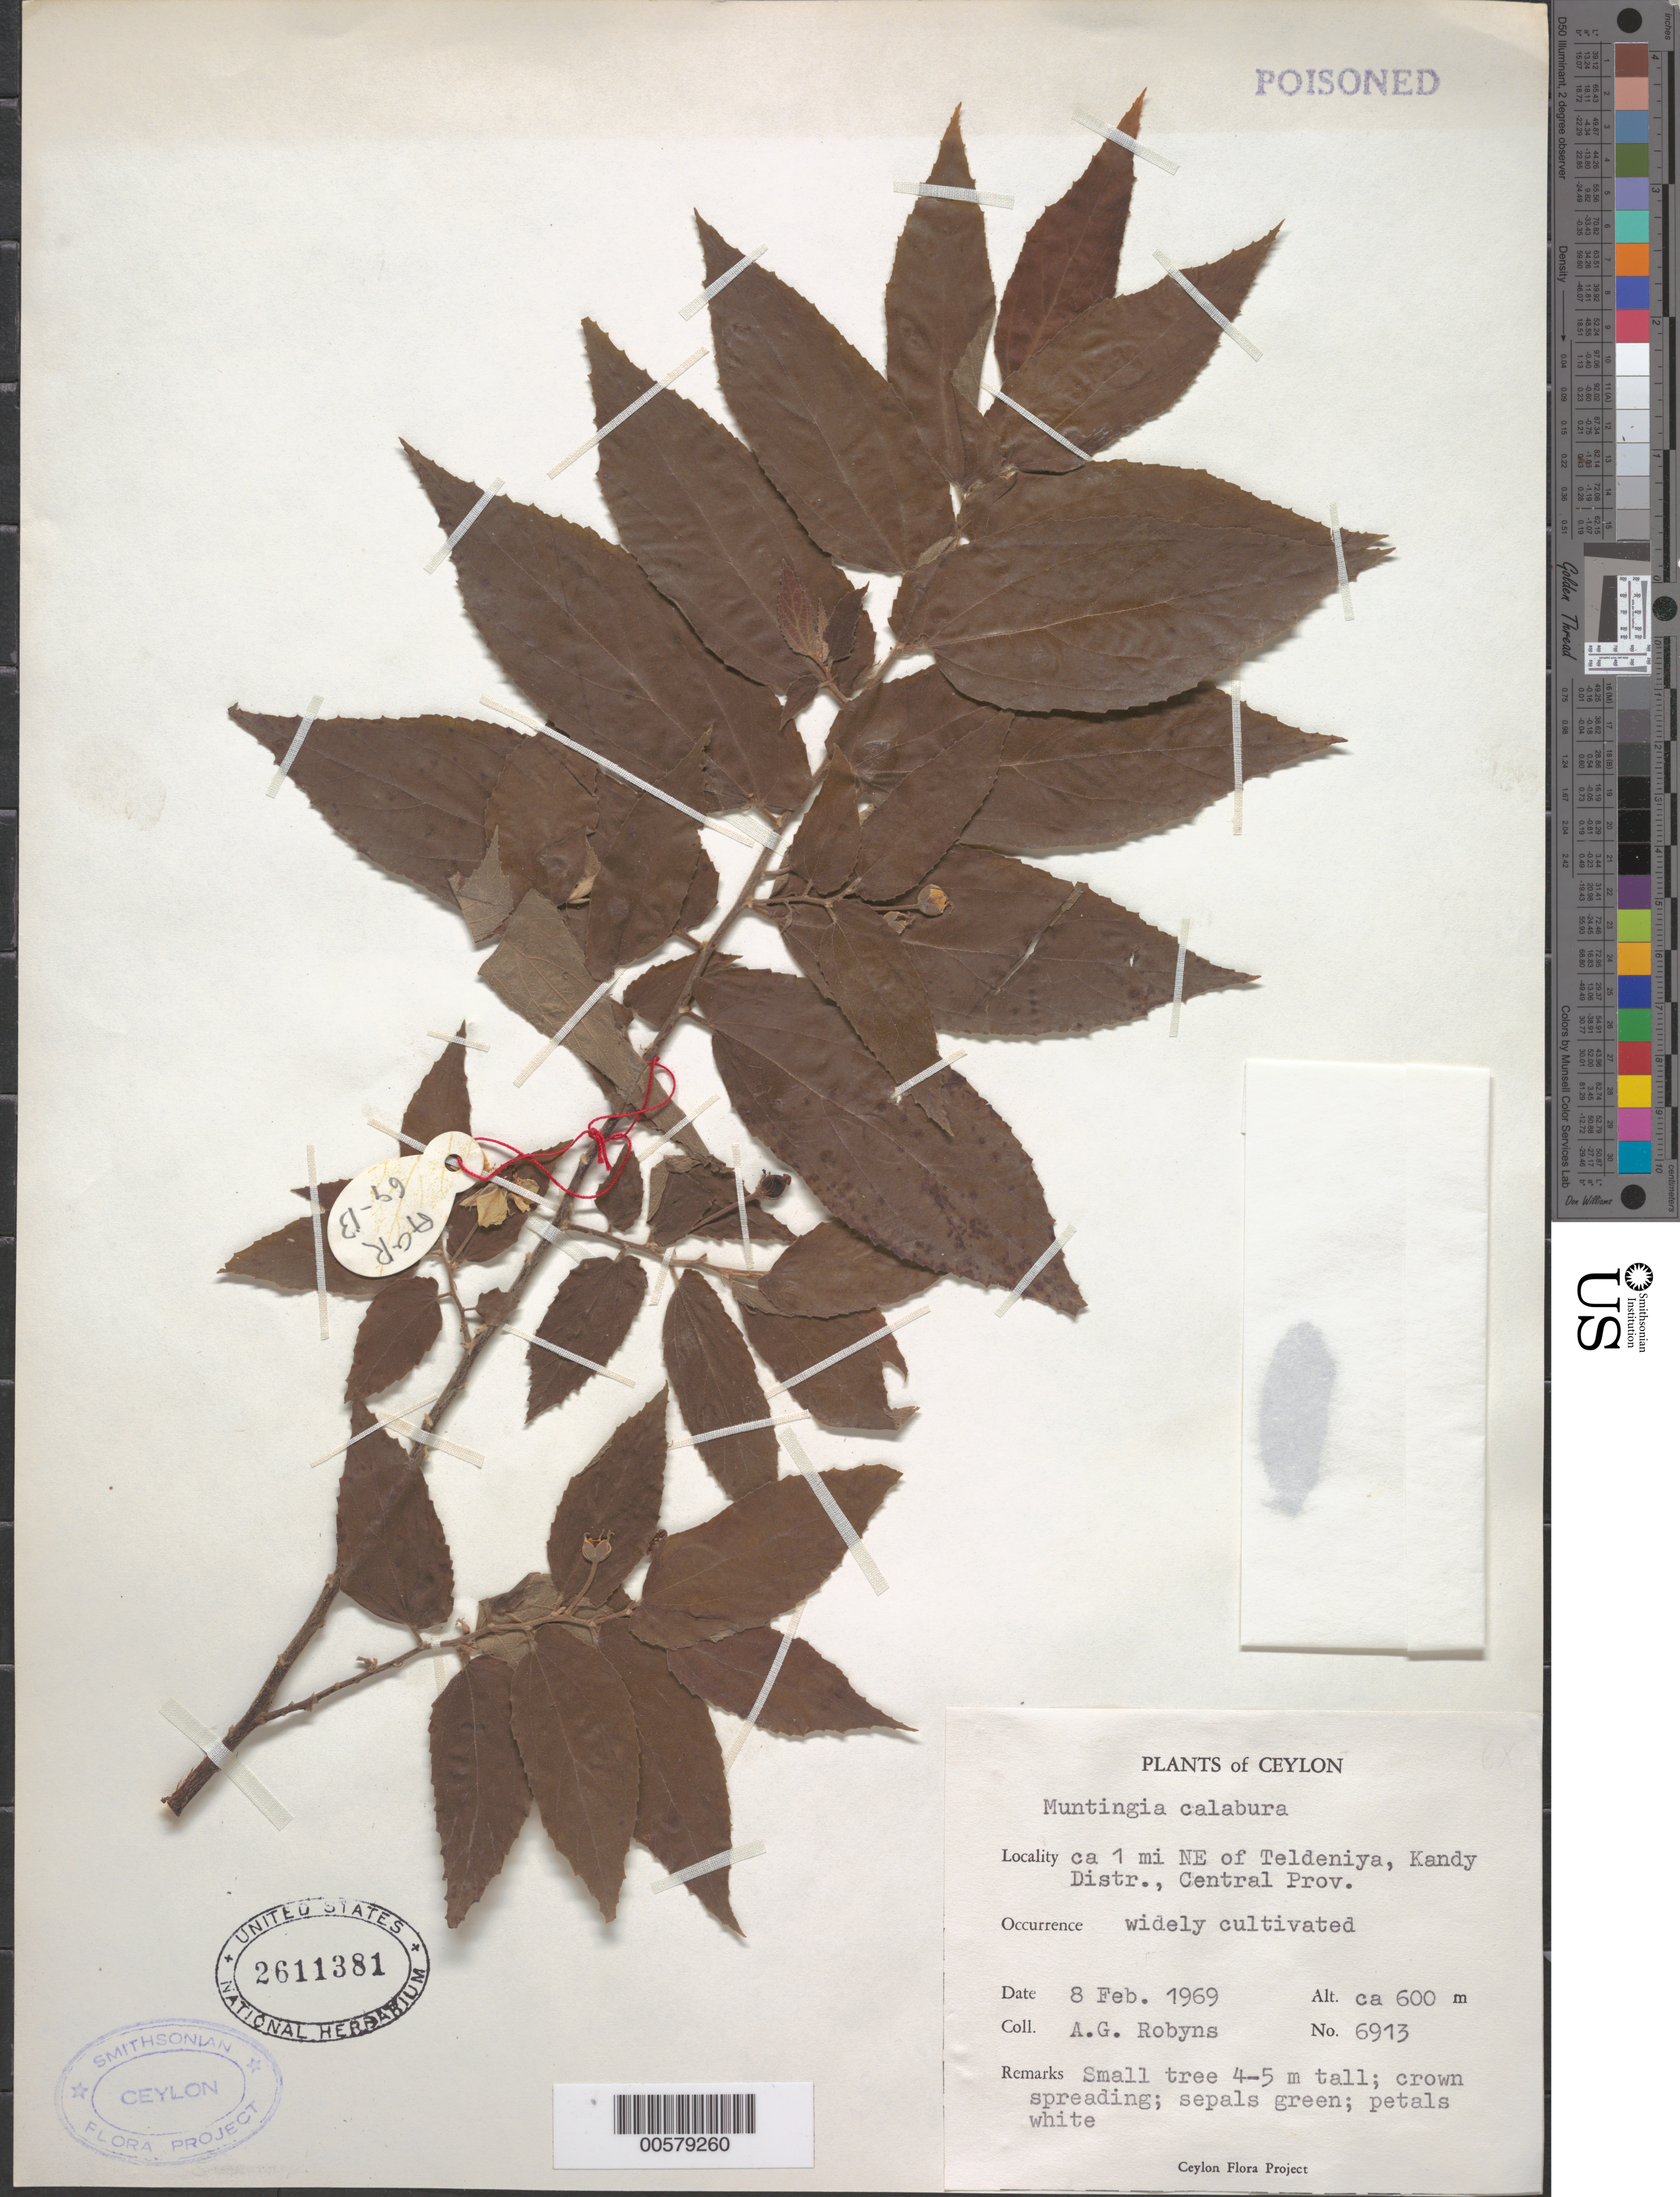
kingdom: Plantae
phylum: Tracheophyta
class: Magnoliopsida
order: Malvales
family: Muntingiaceae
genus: Muntingia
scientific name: Muntingia calabura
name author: L.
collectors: A. G. Robyns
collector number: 6913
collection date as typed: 08 Feb 1969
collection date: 1969-02-08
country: Sri Lanka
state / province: Central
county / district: Kandy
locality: Ca. 1 mi NE of Teldeniya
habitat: Widely cultivated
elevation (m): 600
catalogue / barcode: US 2611381